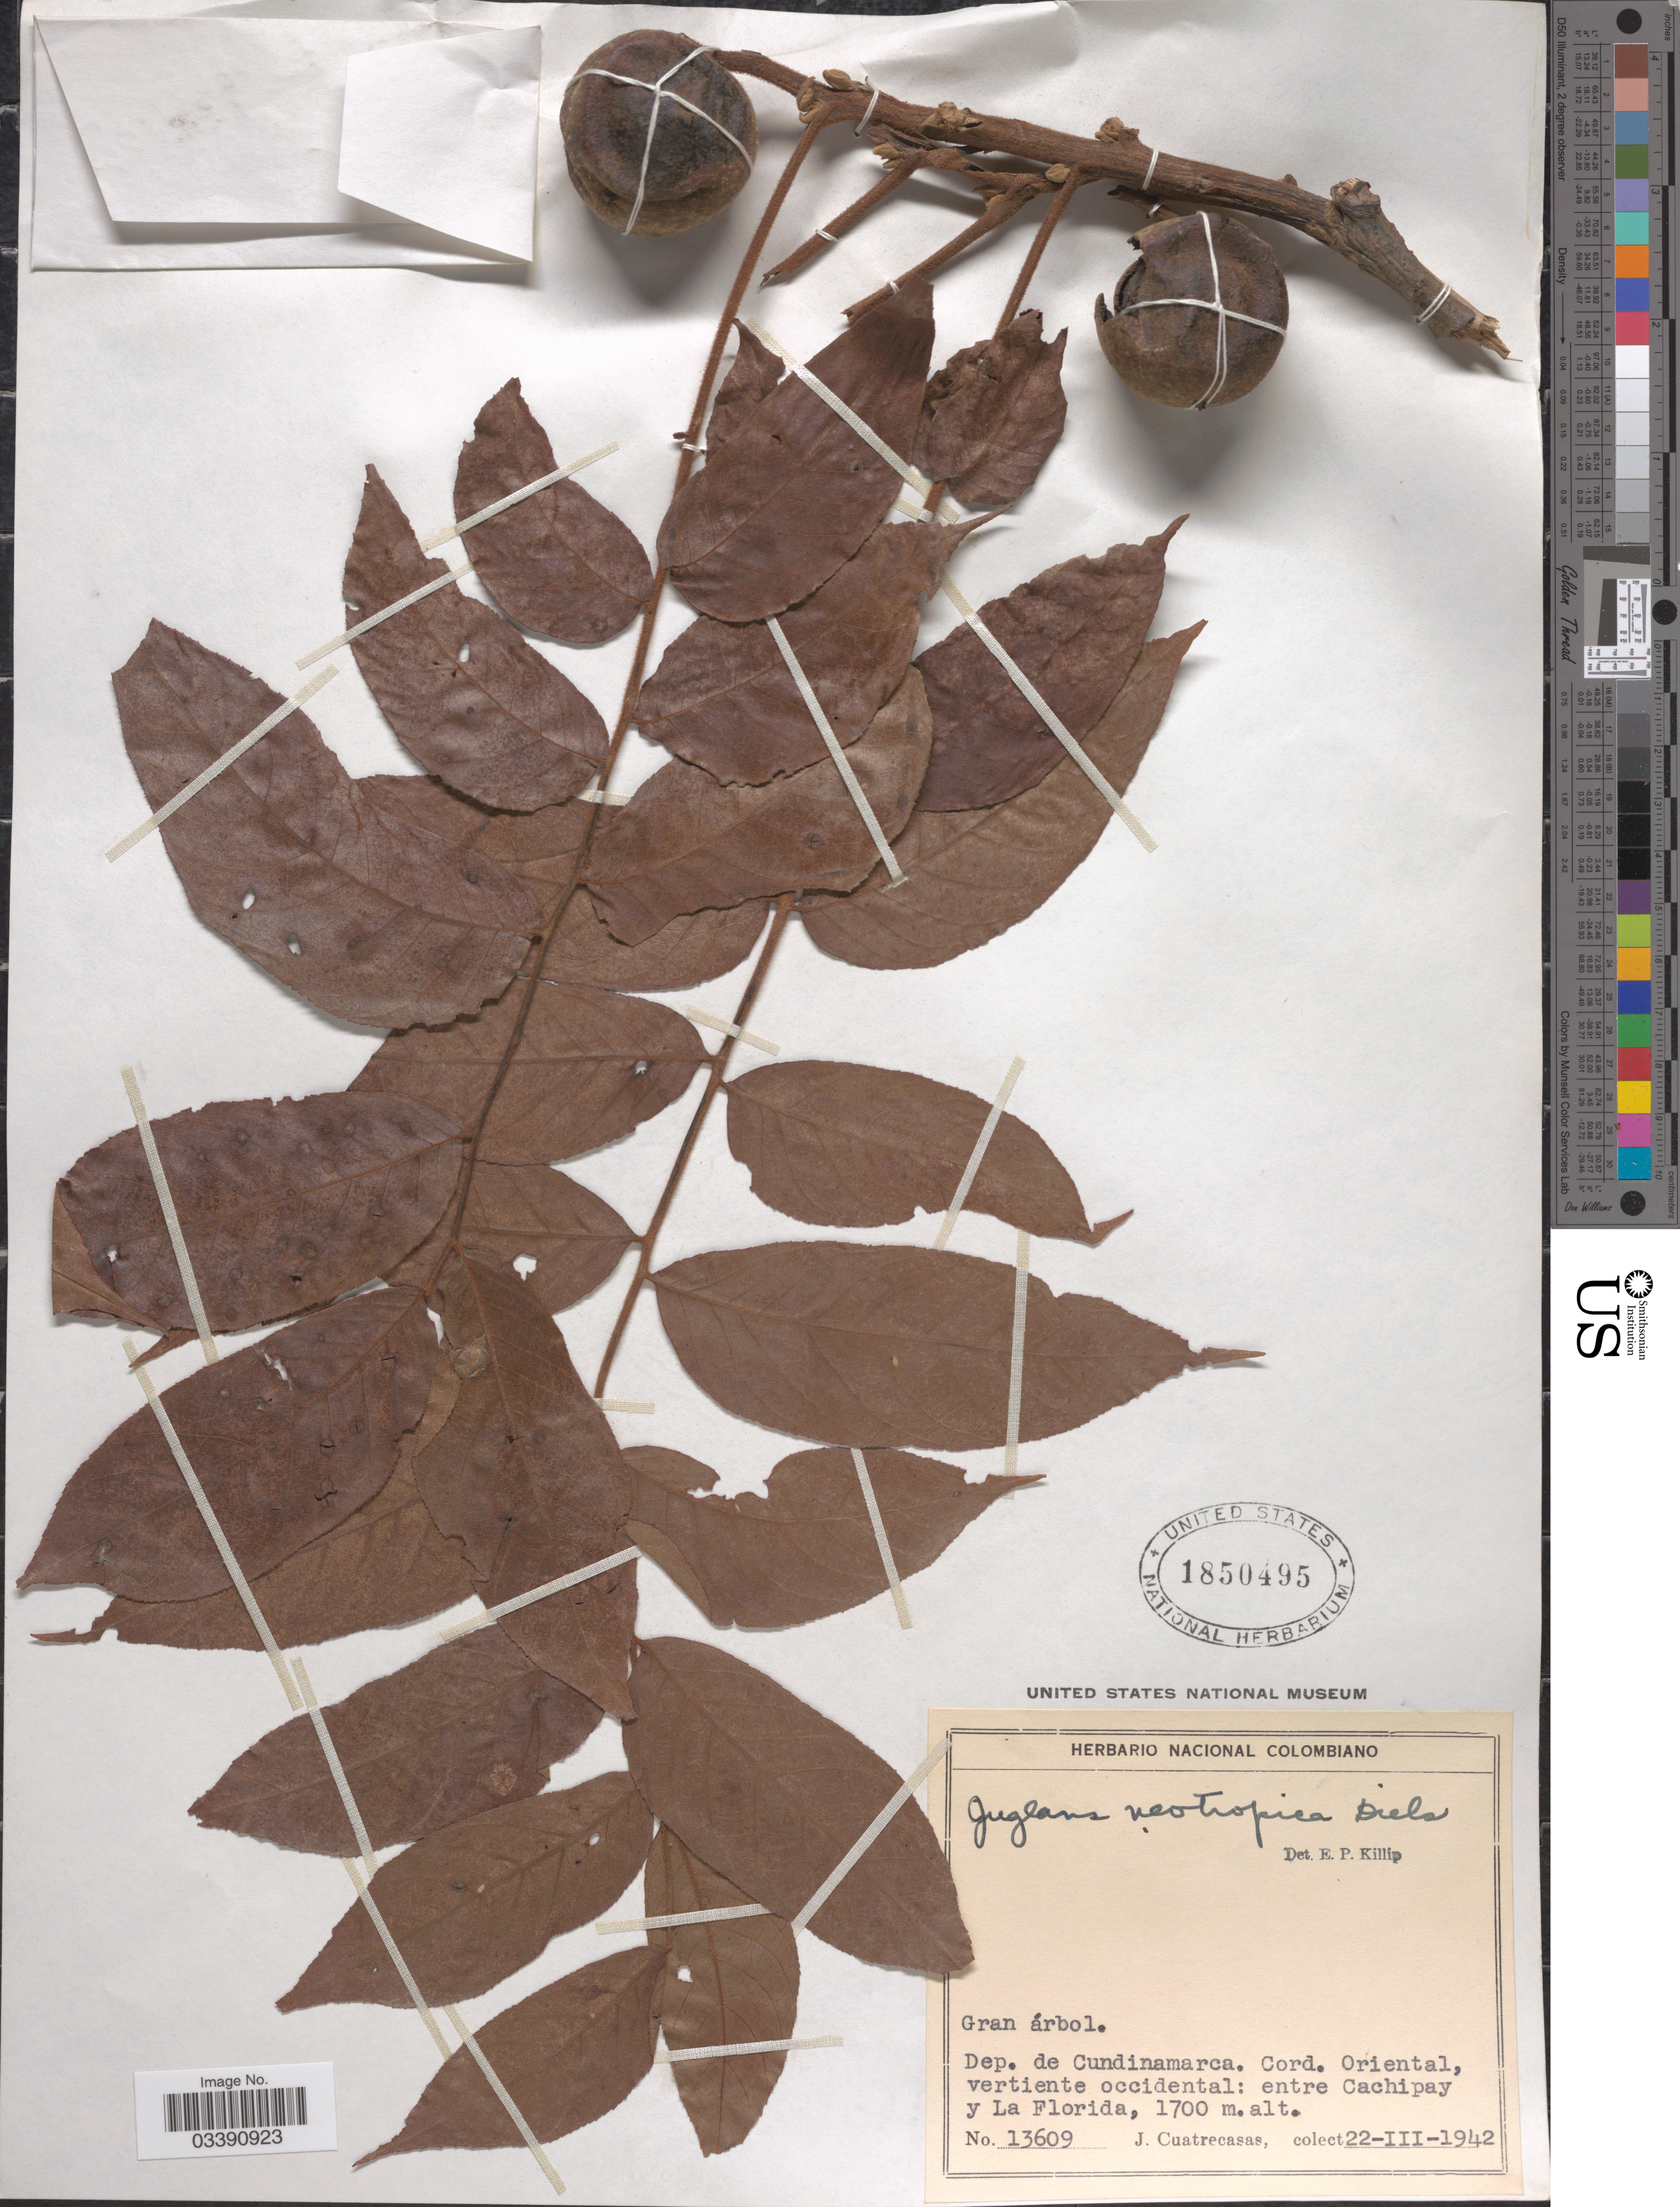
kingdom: Plantae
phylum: Tracheophyta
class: Magnoliopsida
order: Fagales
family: Juglandaceae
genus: Juglans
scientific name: Juglans neotropica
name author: Diels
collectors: J. Cuatrecasas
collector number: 13609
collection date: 1942-03-22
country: Colombia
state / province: Cundinamarca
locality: Dep. de Cundinamarca: Cord. Oriental, vertiente occidental: entre Cachipay y La Florida.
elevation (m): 1700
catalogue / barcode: US 1850495